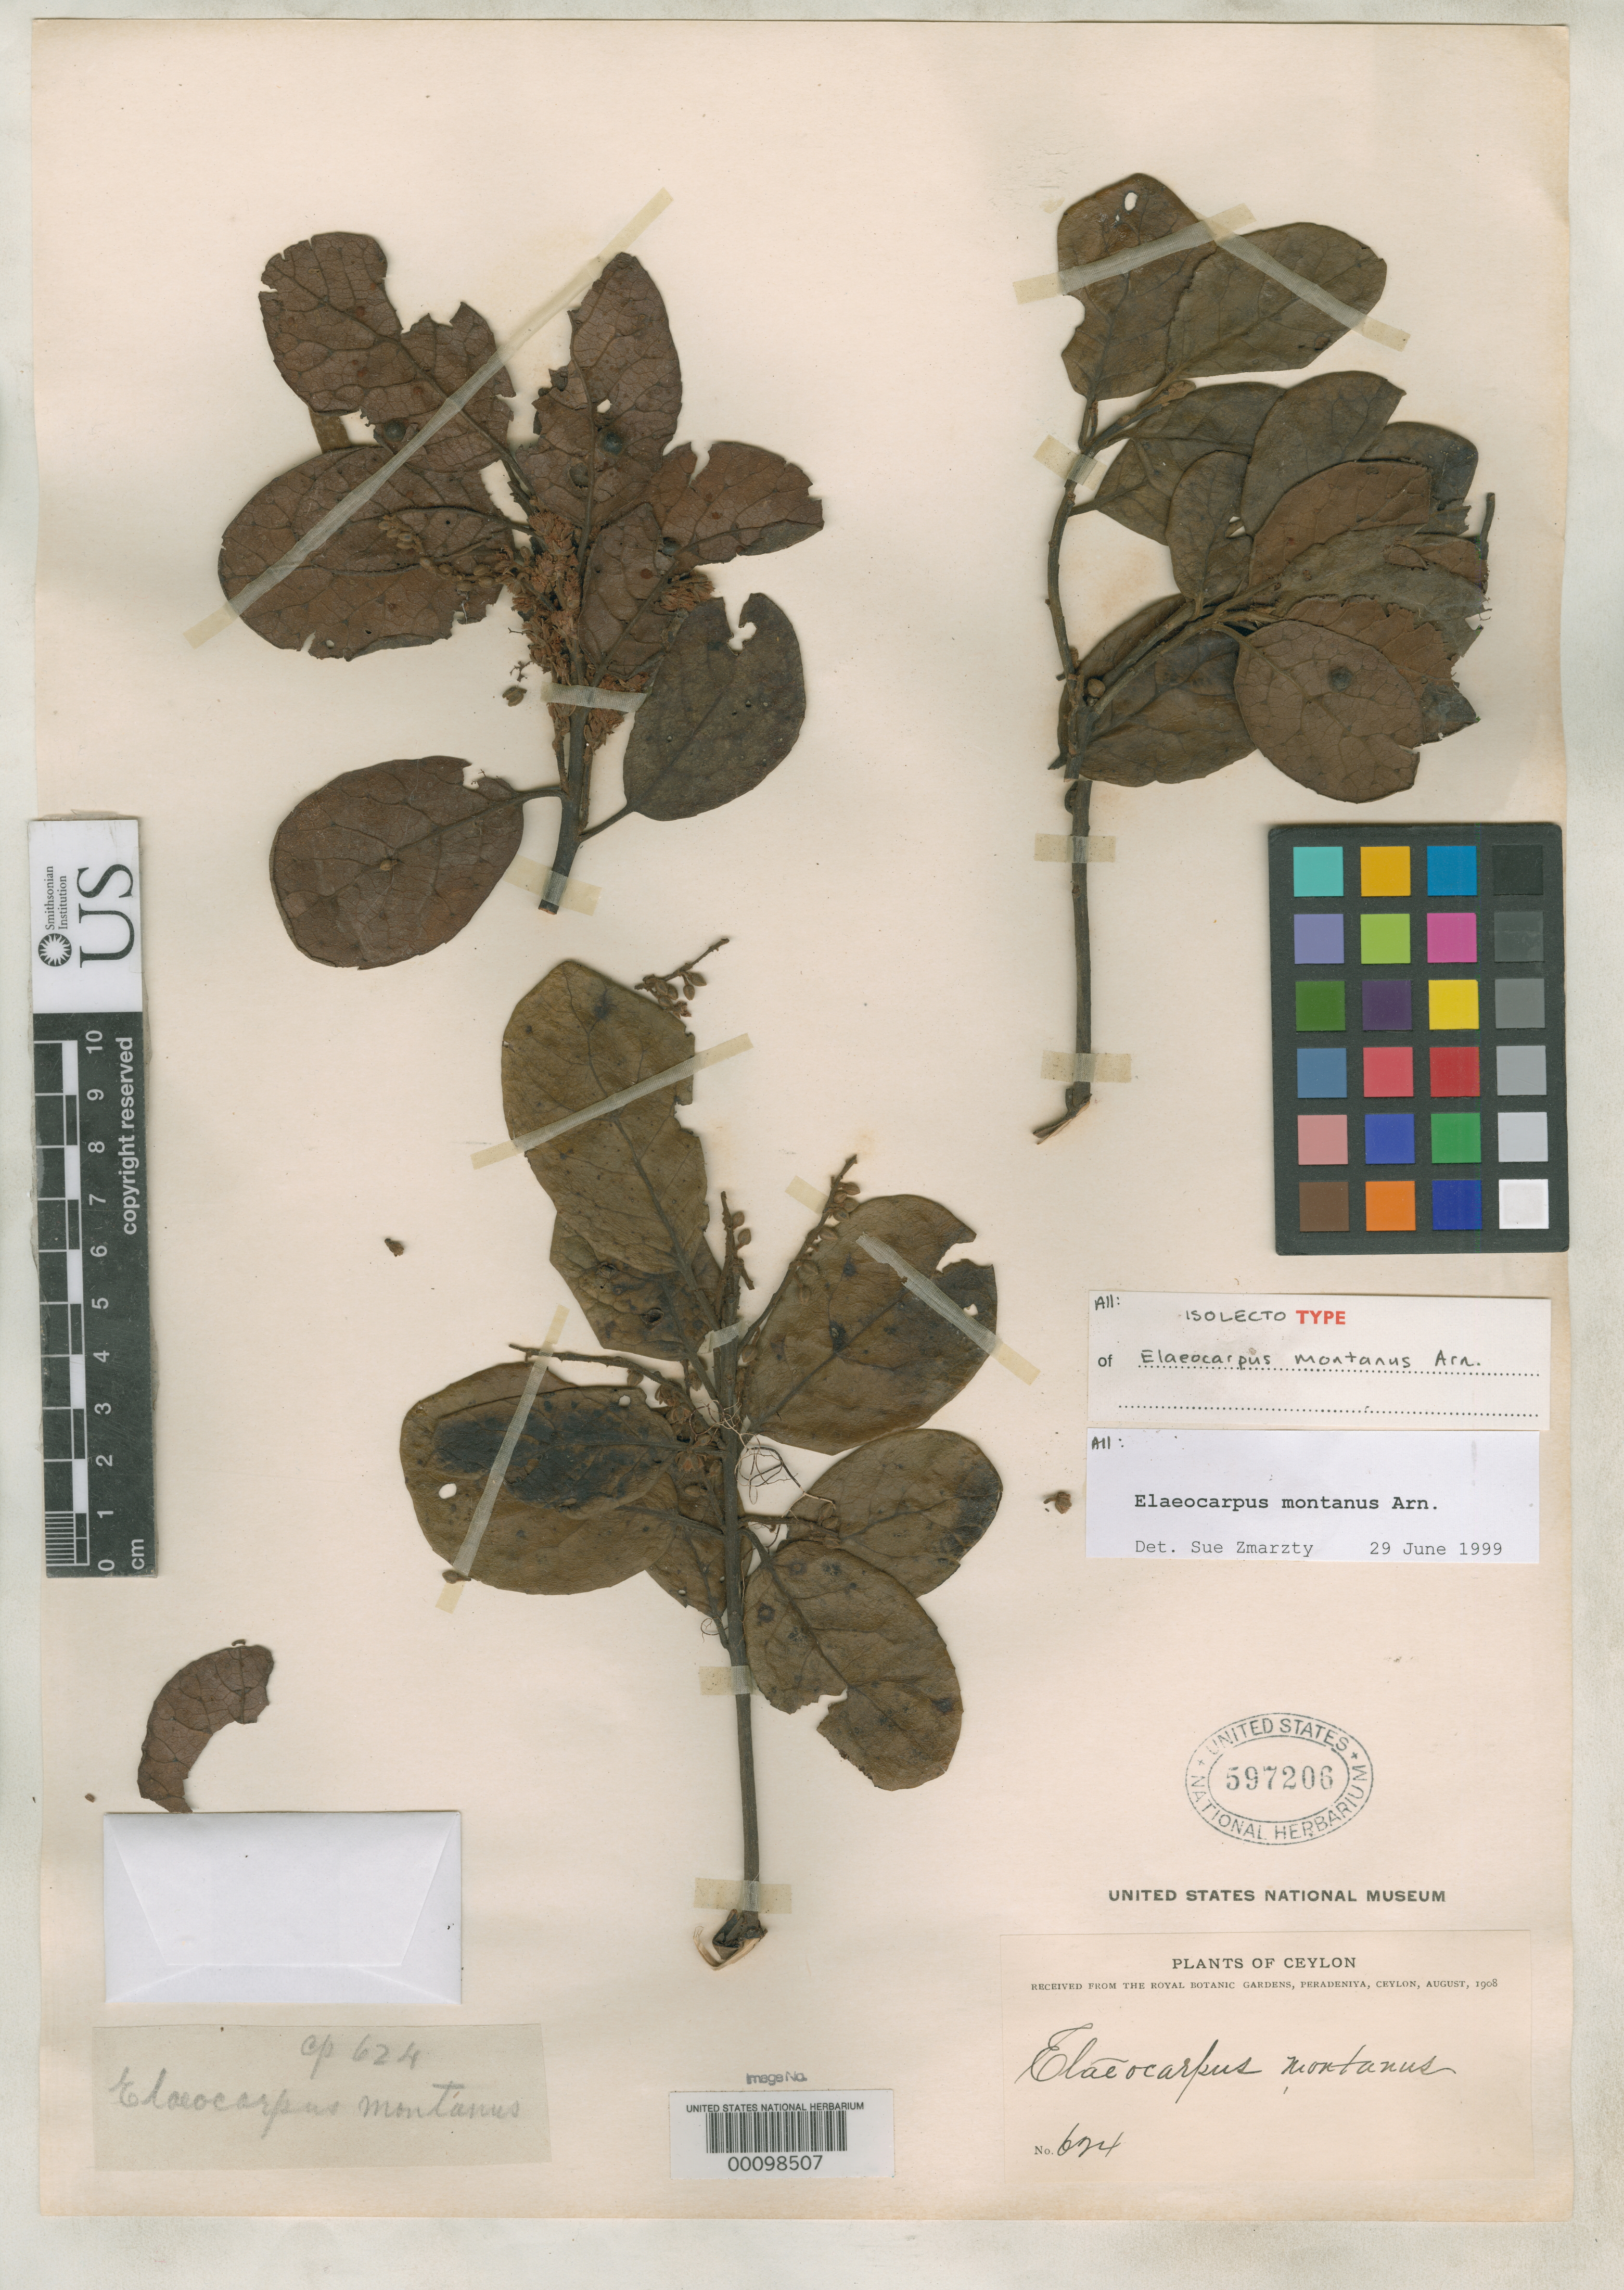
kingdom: Plantae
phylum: Tracheophyta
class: Magnoliopsida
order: Oxalidales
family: Elaeocarpaceae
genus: Elaeocarpus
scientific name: Elaeocarpus montanus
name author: Thwaites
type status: Isosyntype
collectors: G. H. K. Thwaites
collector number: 624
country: Sri Lanka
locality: "Ceylon"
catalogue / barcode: US 597206